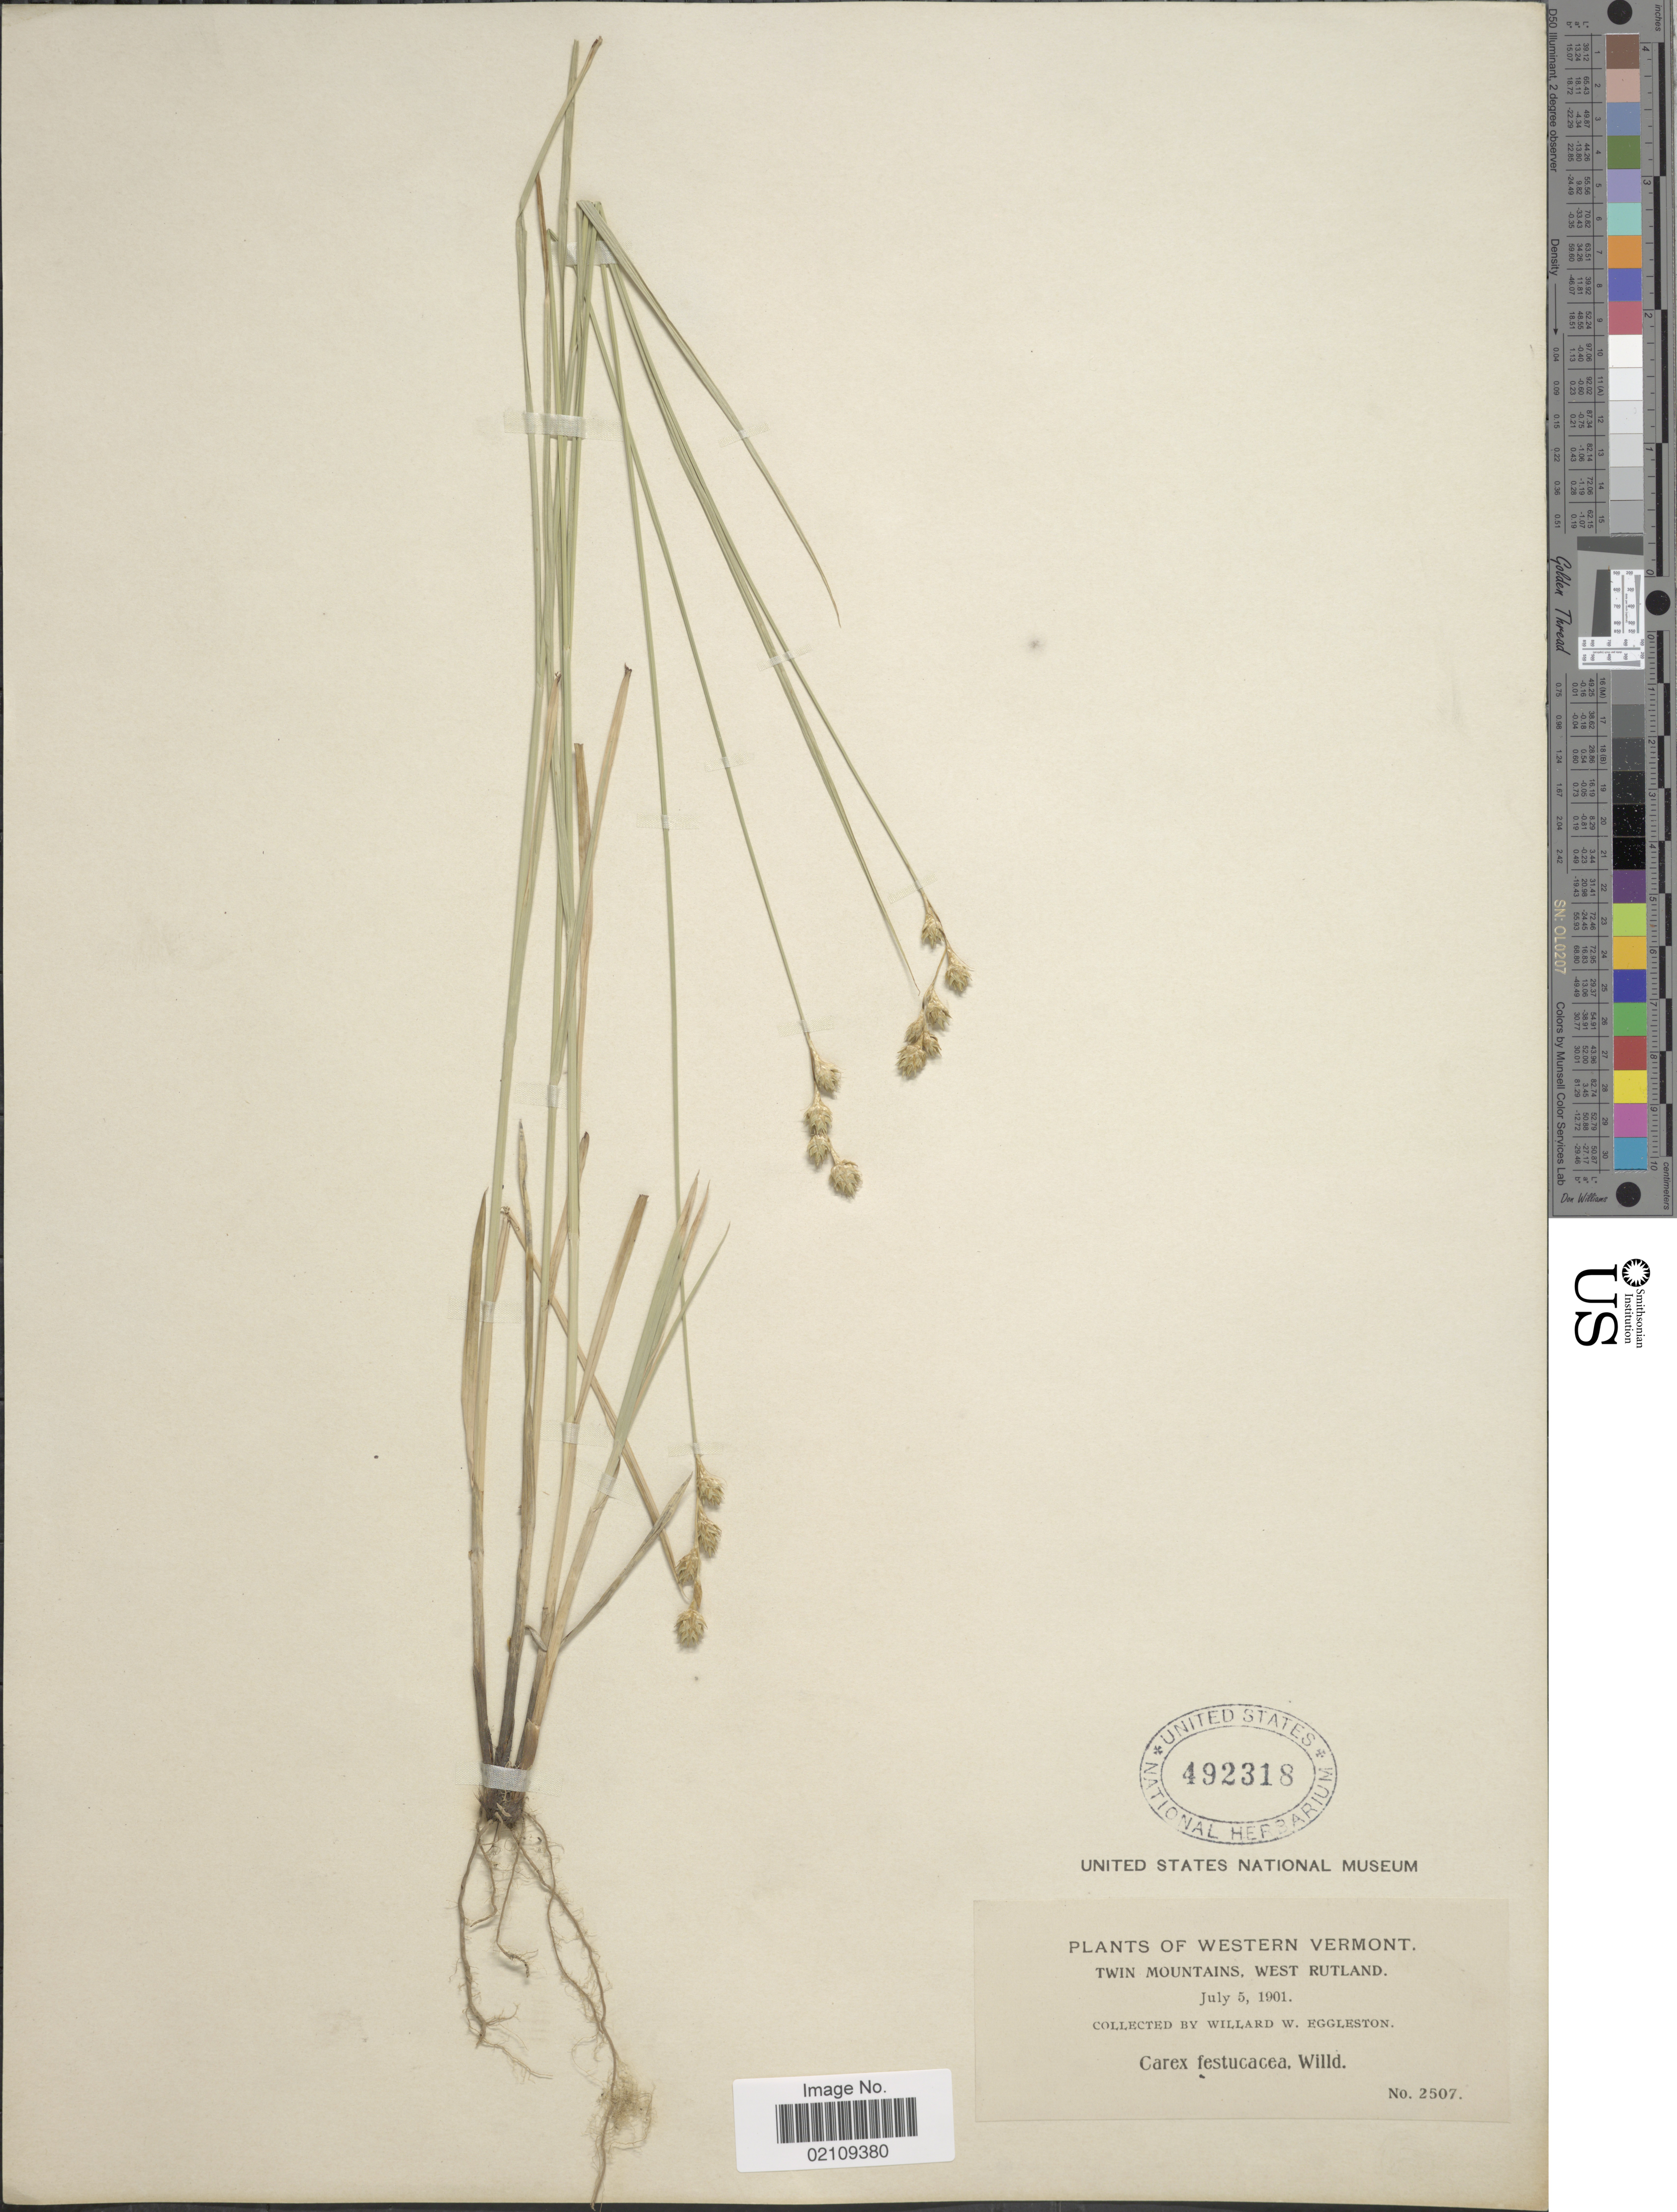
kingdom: Plantae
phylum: Tracheophyta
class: Liliopsida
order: Poales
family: Cyperaceae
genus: Carex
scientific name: Carex festucacea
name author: Willd.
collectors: W. W. Eggleston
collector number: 2507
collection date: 1901-07-05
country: United States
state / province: Vermont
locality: Western Vermont, Twin Mountains, West Rutland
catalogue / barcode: US 492318